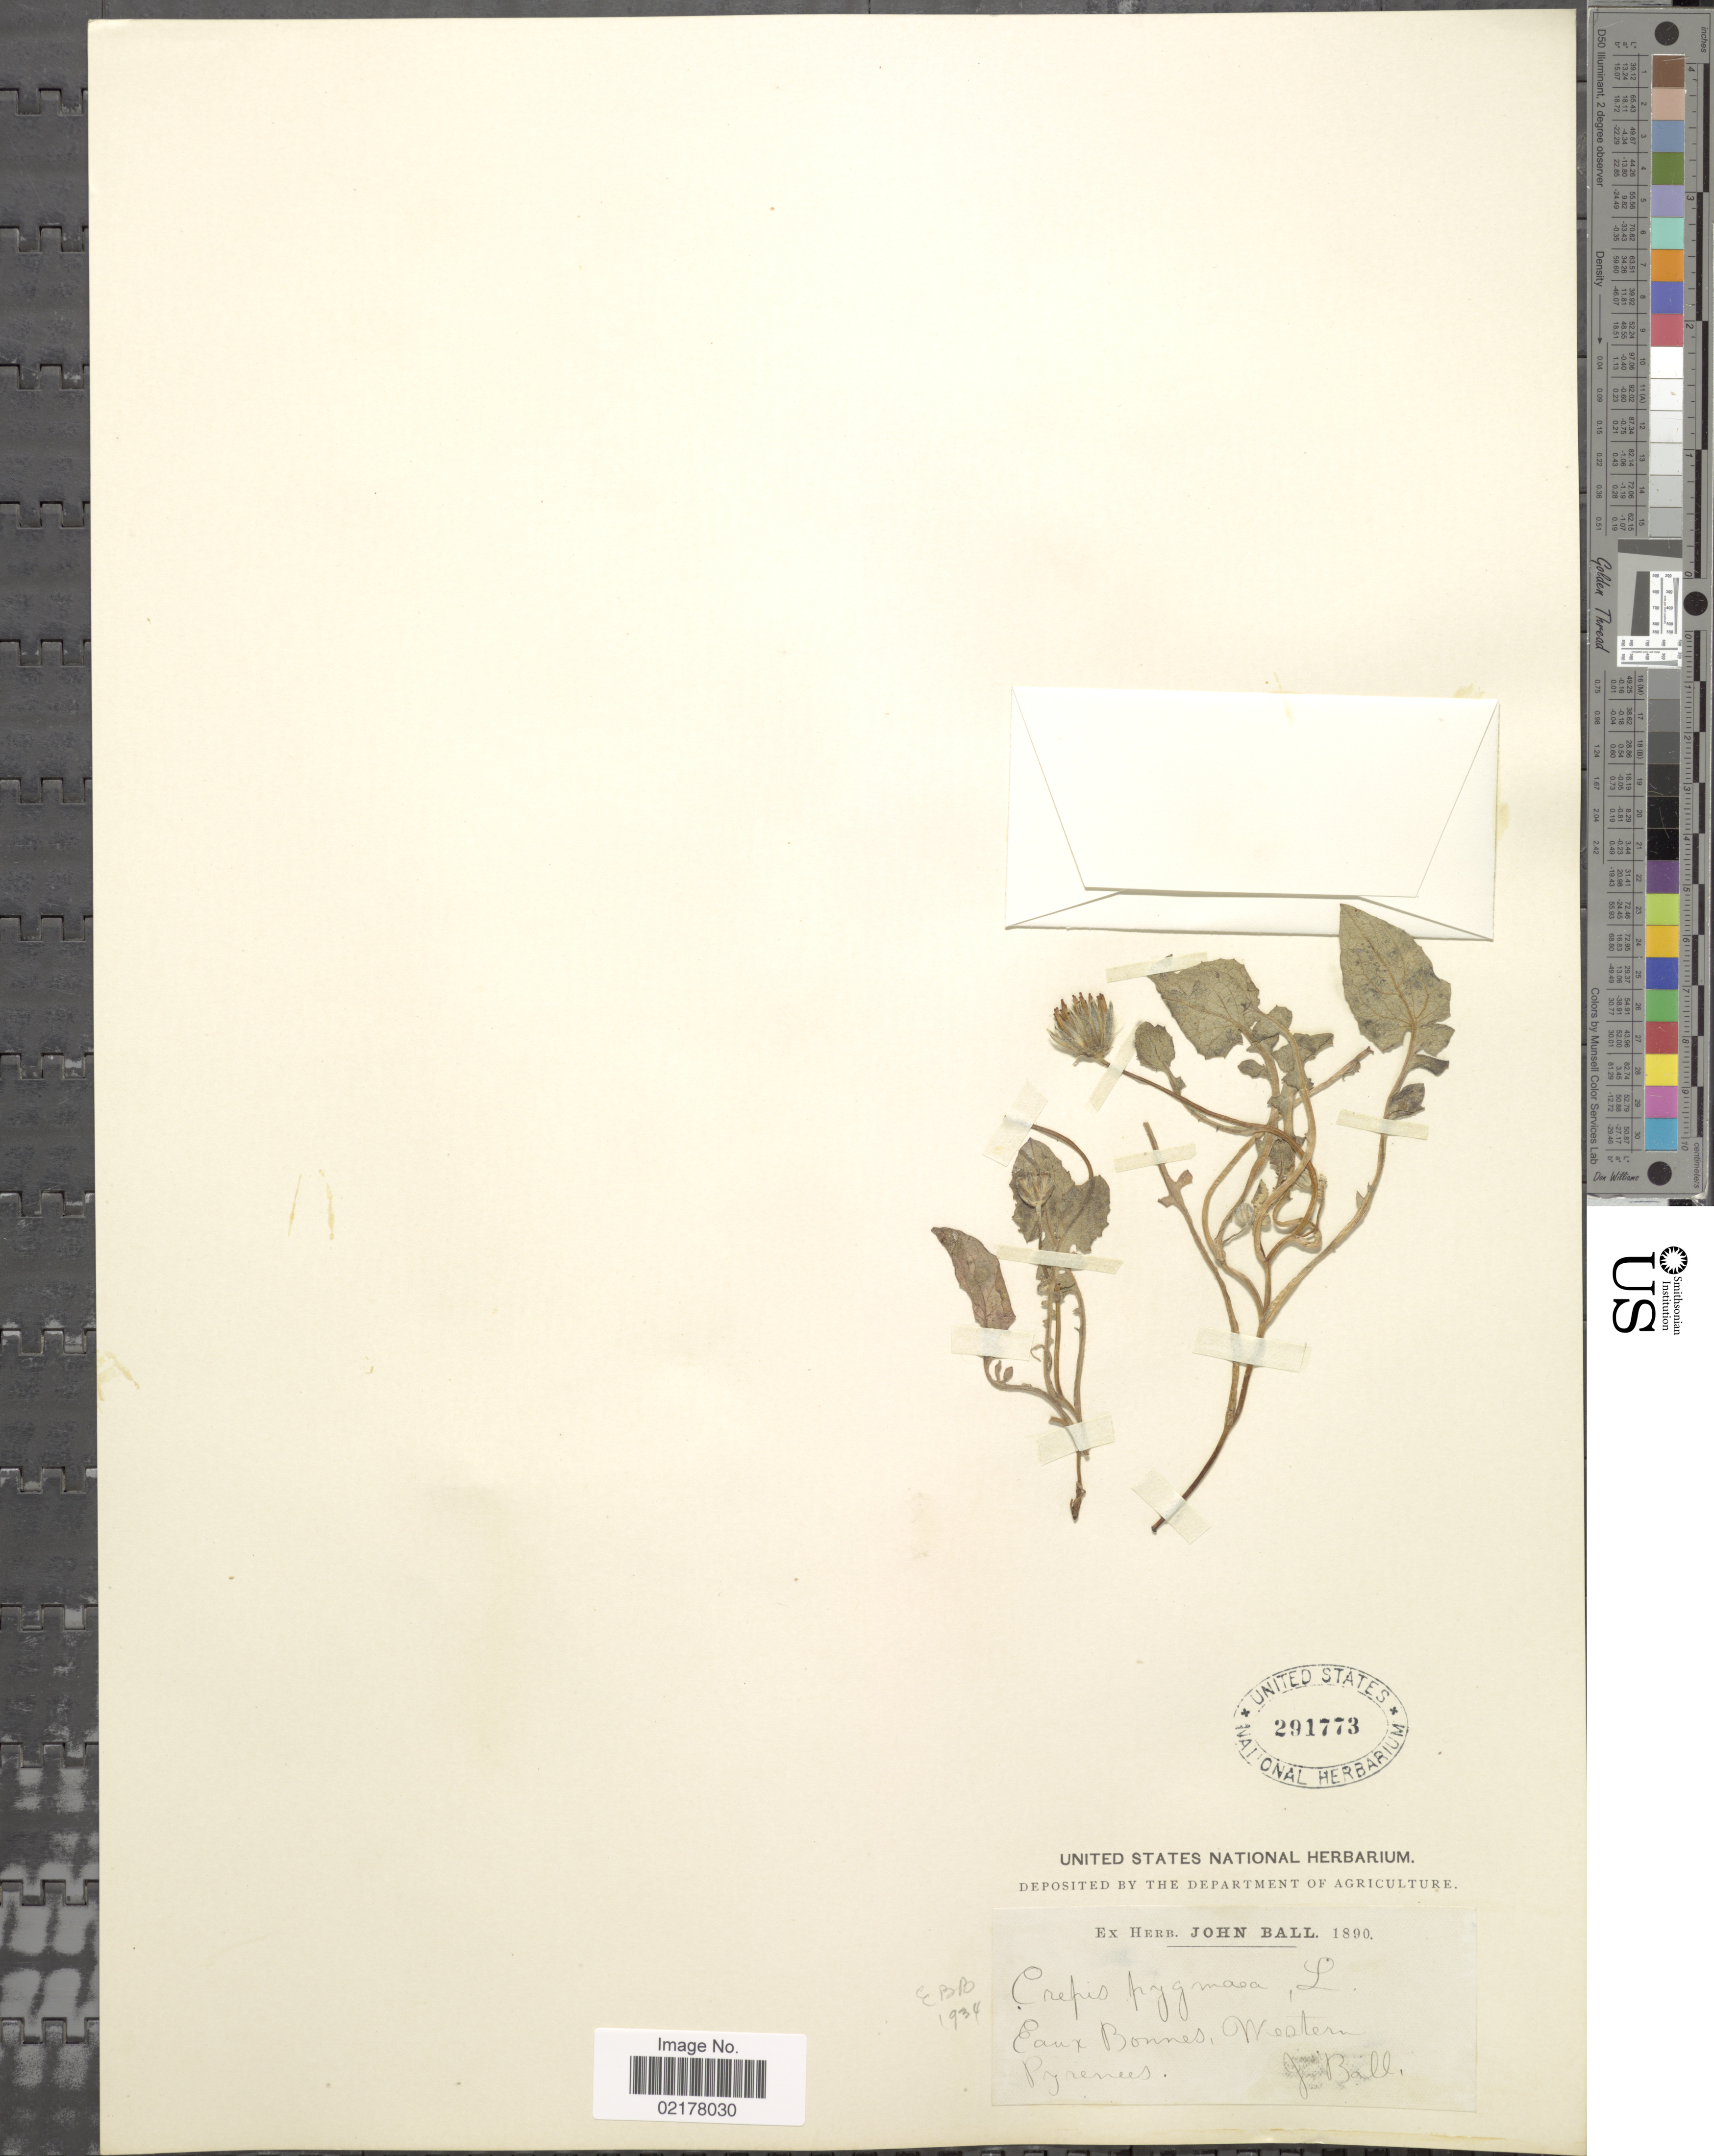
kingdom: Plantae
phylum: Tracheophyta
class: Magnoliopsida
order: Asterales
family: Asteraceae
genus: Crepis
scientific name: Crepis pygmaea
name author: L.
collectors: J. Ball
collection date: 1890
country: France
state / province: Nouvelle-Aquitaine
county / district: Pyrénées-Atlantiques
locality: Eaux Bonnes, Western Pyrenees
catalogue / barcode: US 291773